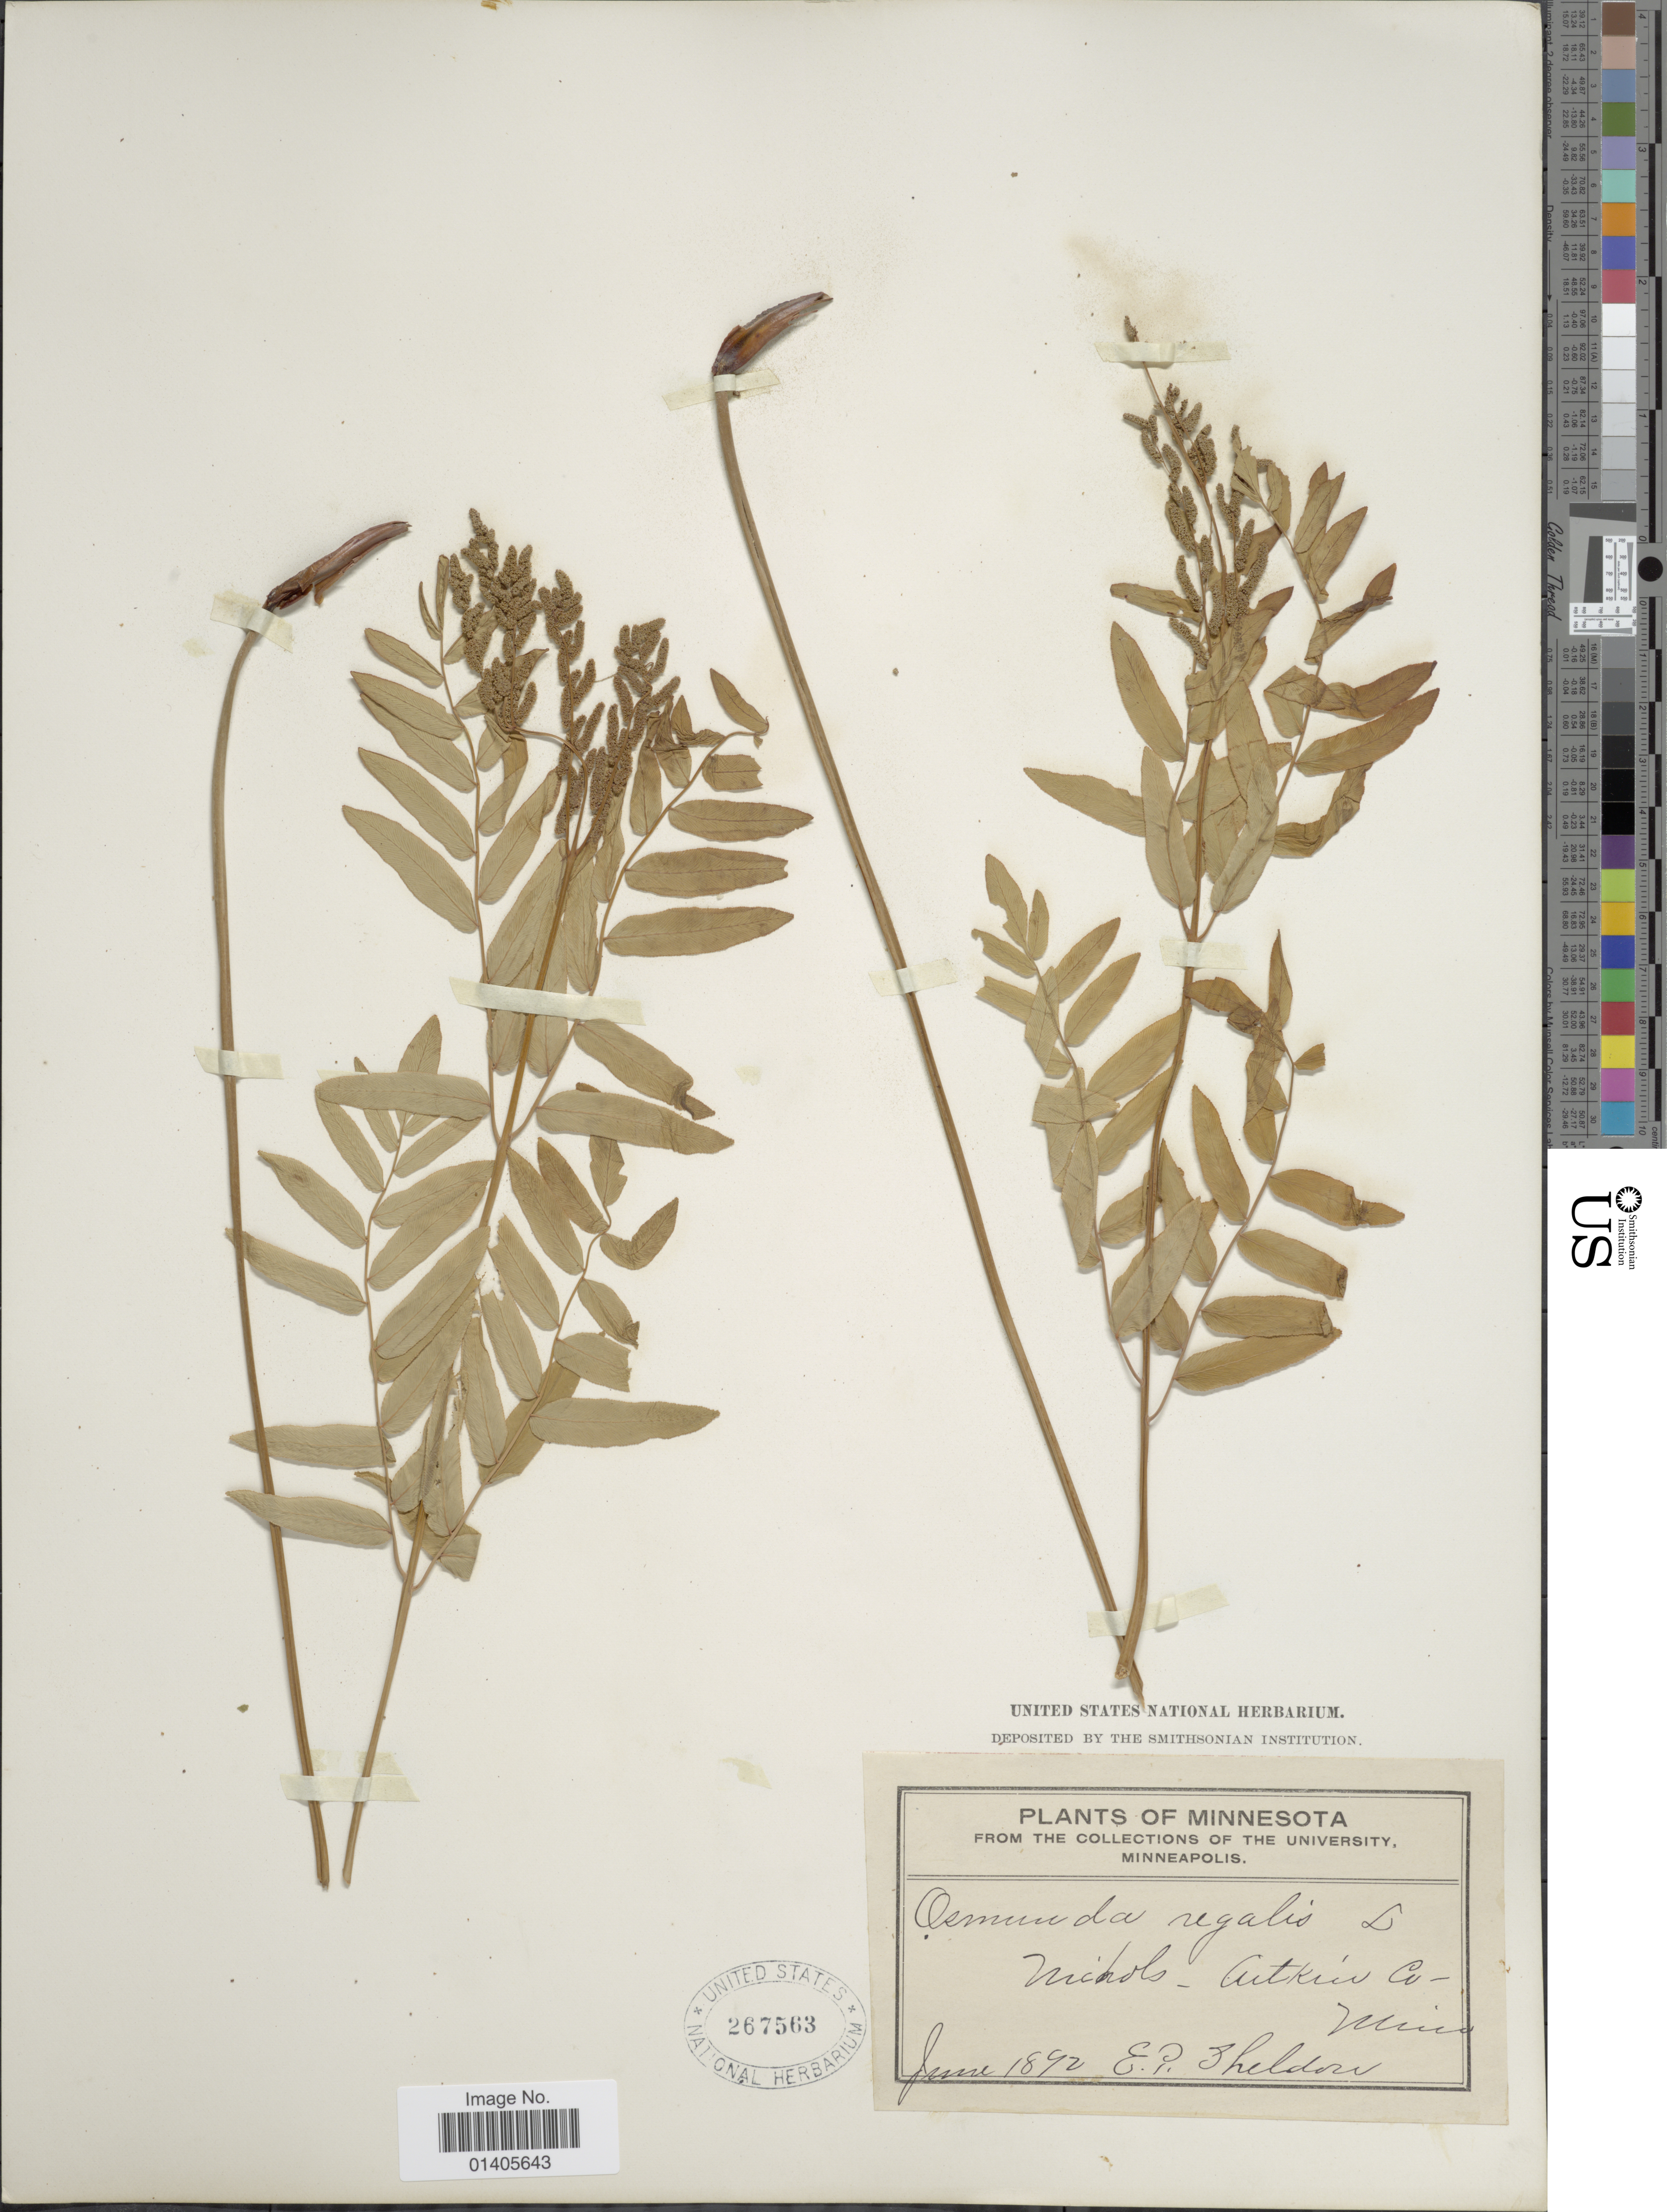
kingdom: Plantae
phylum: Tracheophyta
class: Polypodiopsida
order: Osmundales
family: Osmundaceae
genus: Osmunda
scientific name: Osmunda regalis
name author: L.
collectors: E. P. Sheldon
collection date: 1892-06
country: United States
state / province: Minnesota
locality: Nichols-Aitkin Co.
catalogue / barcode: US 267563